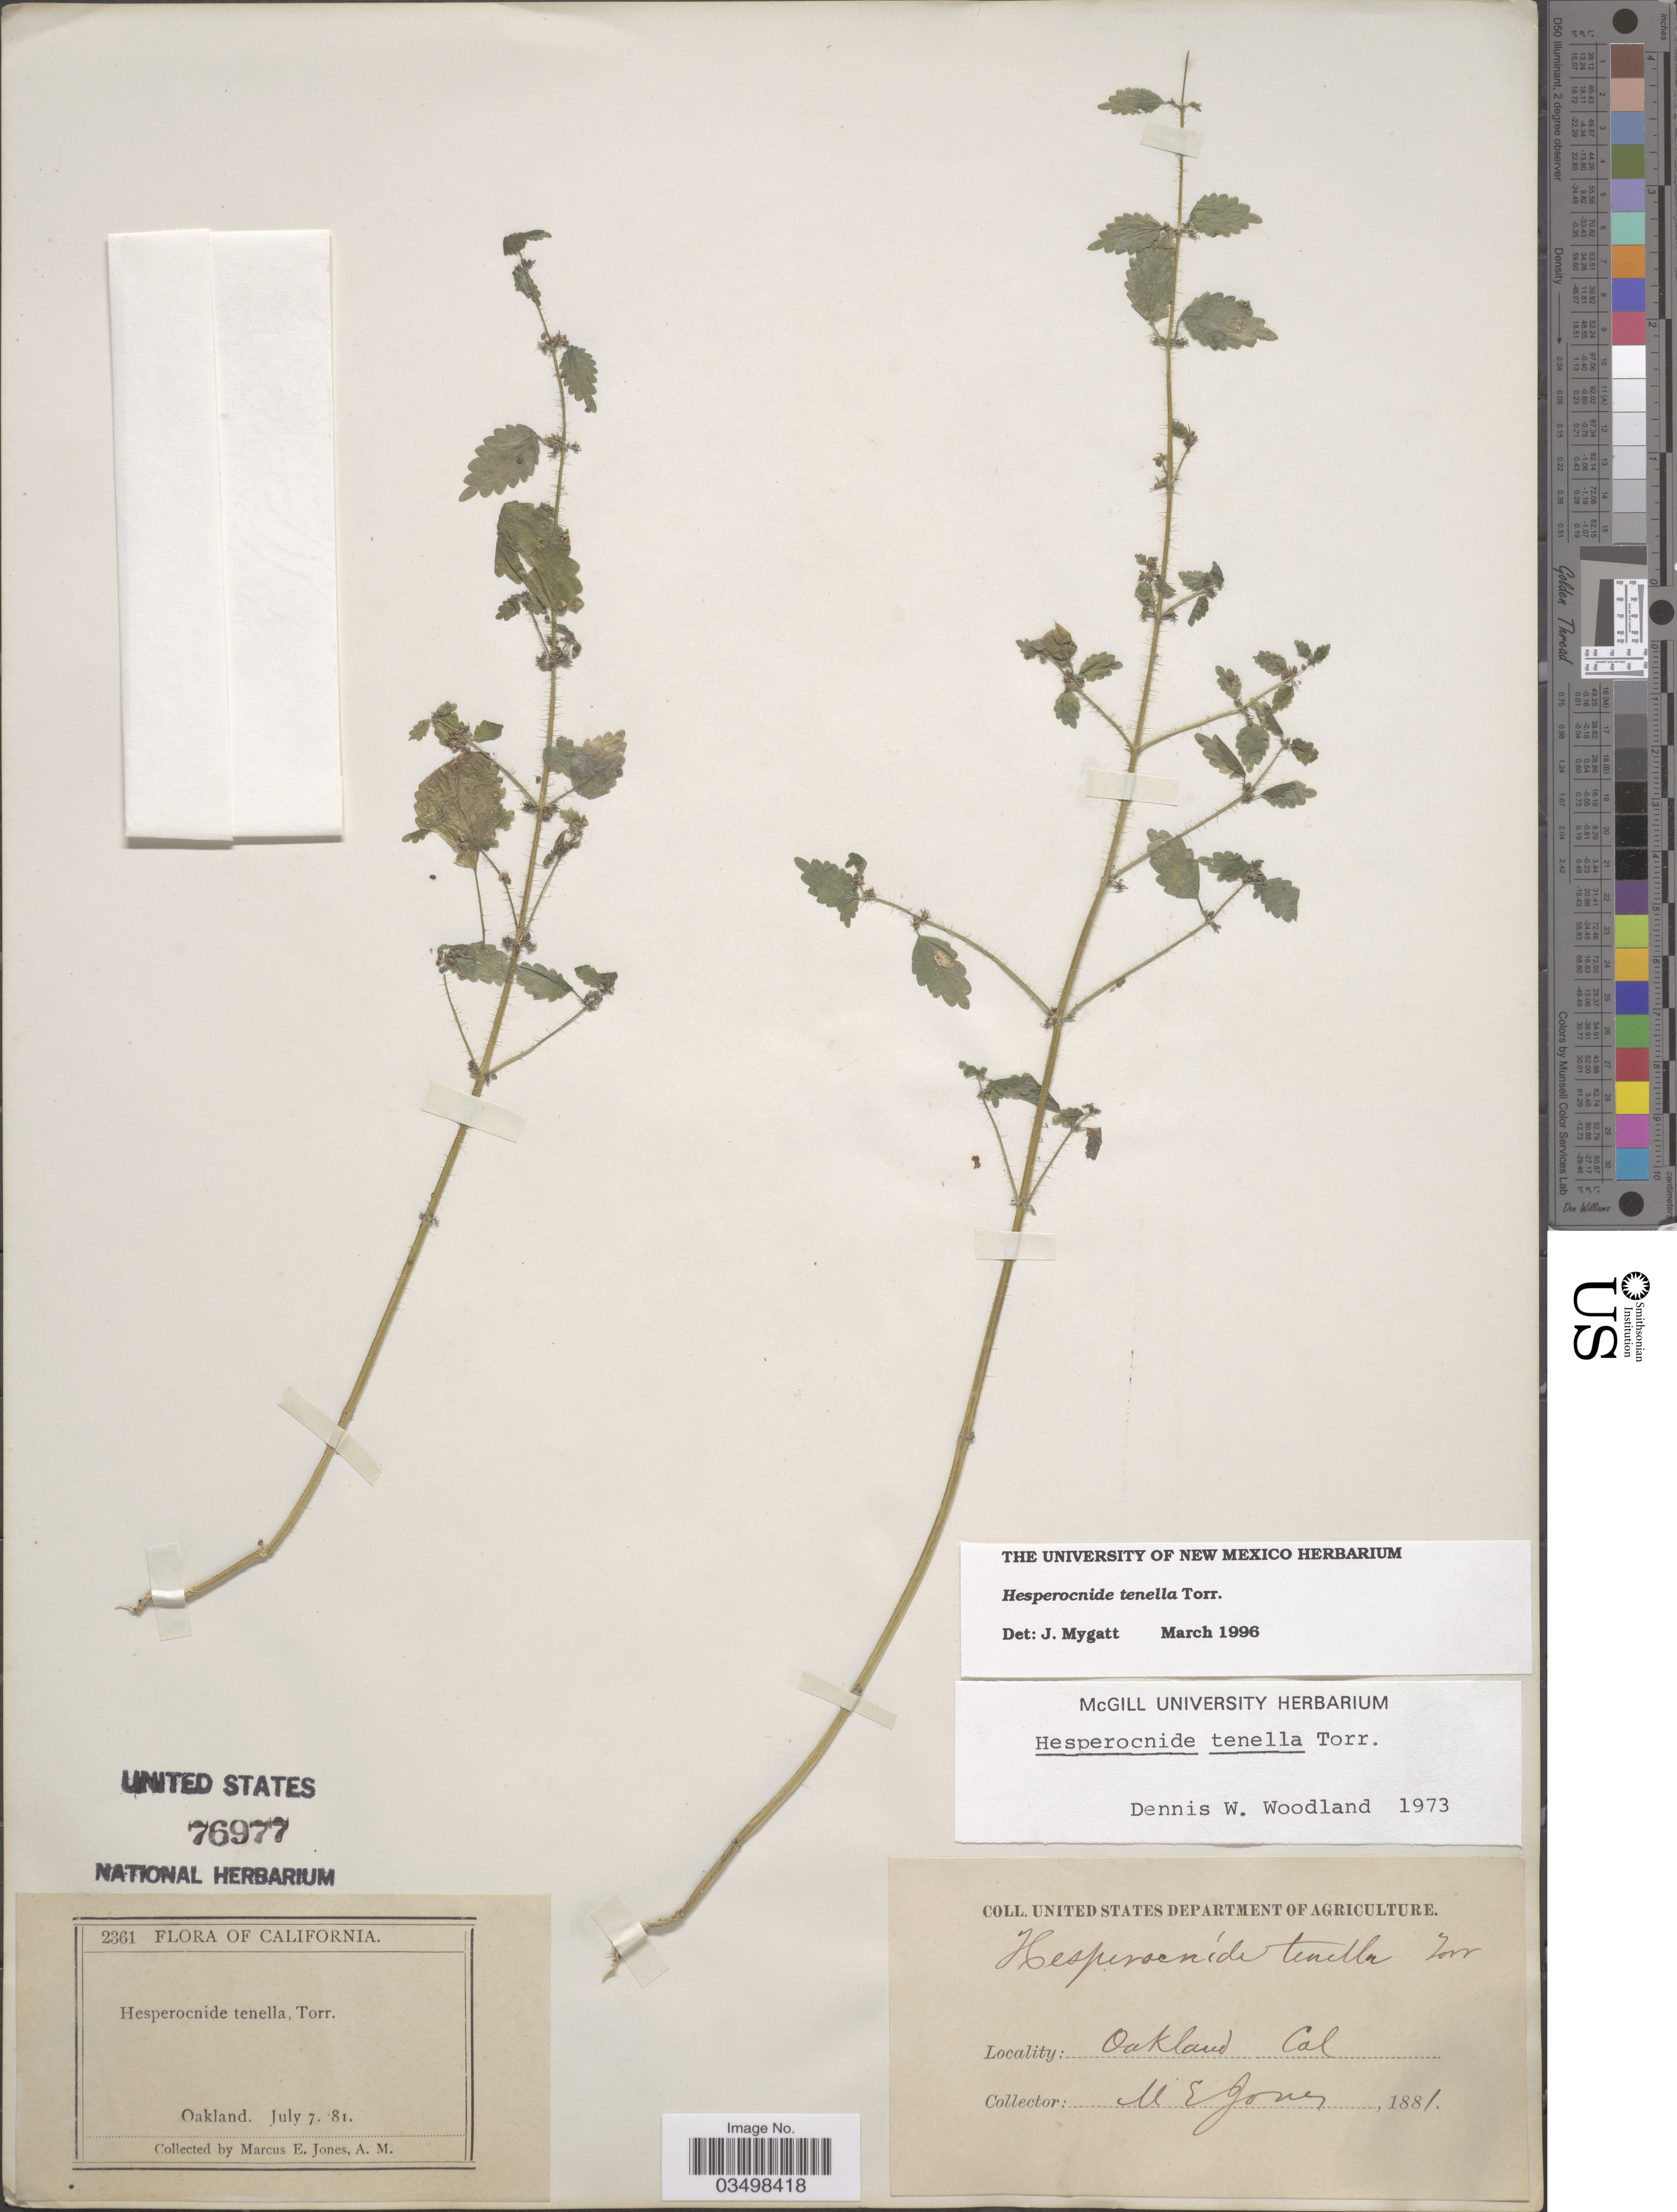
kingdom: Plantae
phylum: Tracheophyta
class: Magnoliopsida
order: Rosales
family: Urticaceae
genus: Hesperocnide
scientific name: Hesperocnide tenella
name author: Torr.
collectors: M. E. Jones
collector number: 2361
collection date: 1881-07-07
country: United States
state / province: California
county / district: Alameda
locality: Oakland.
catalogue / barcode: US 76977